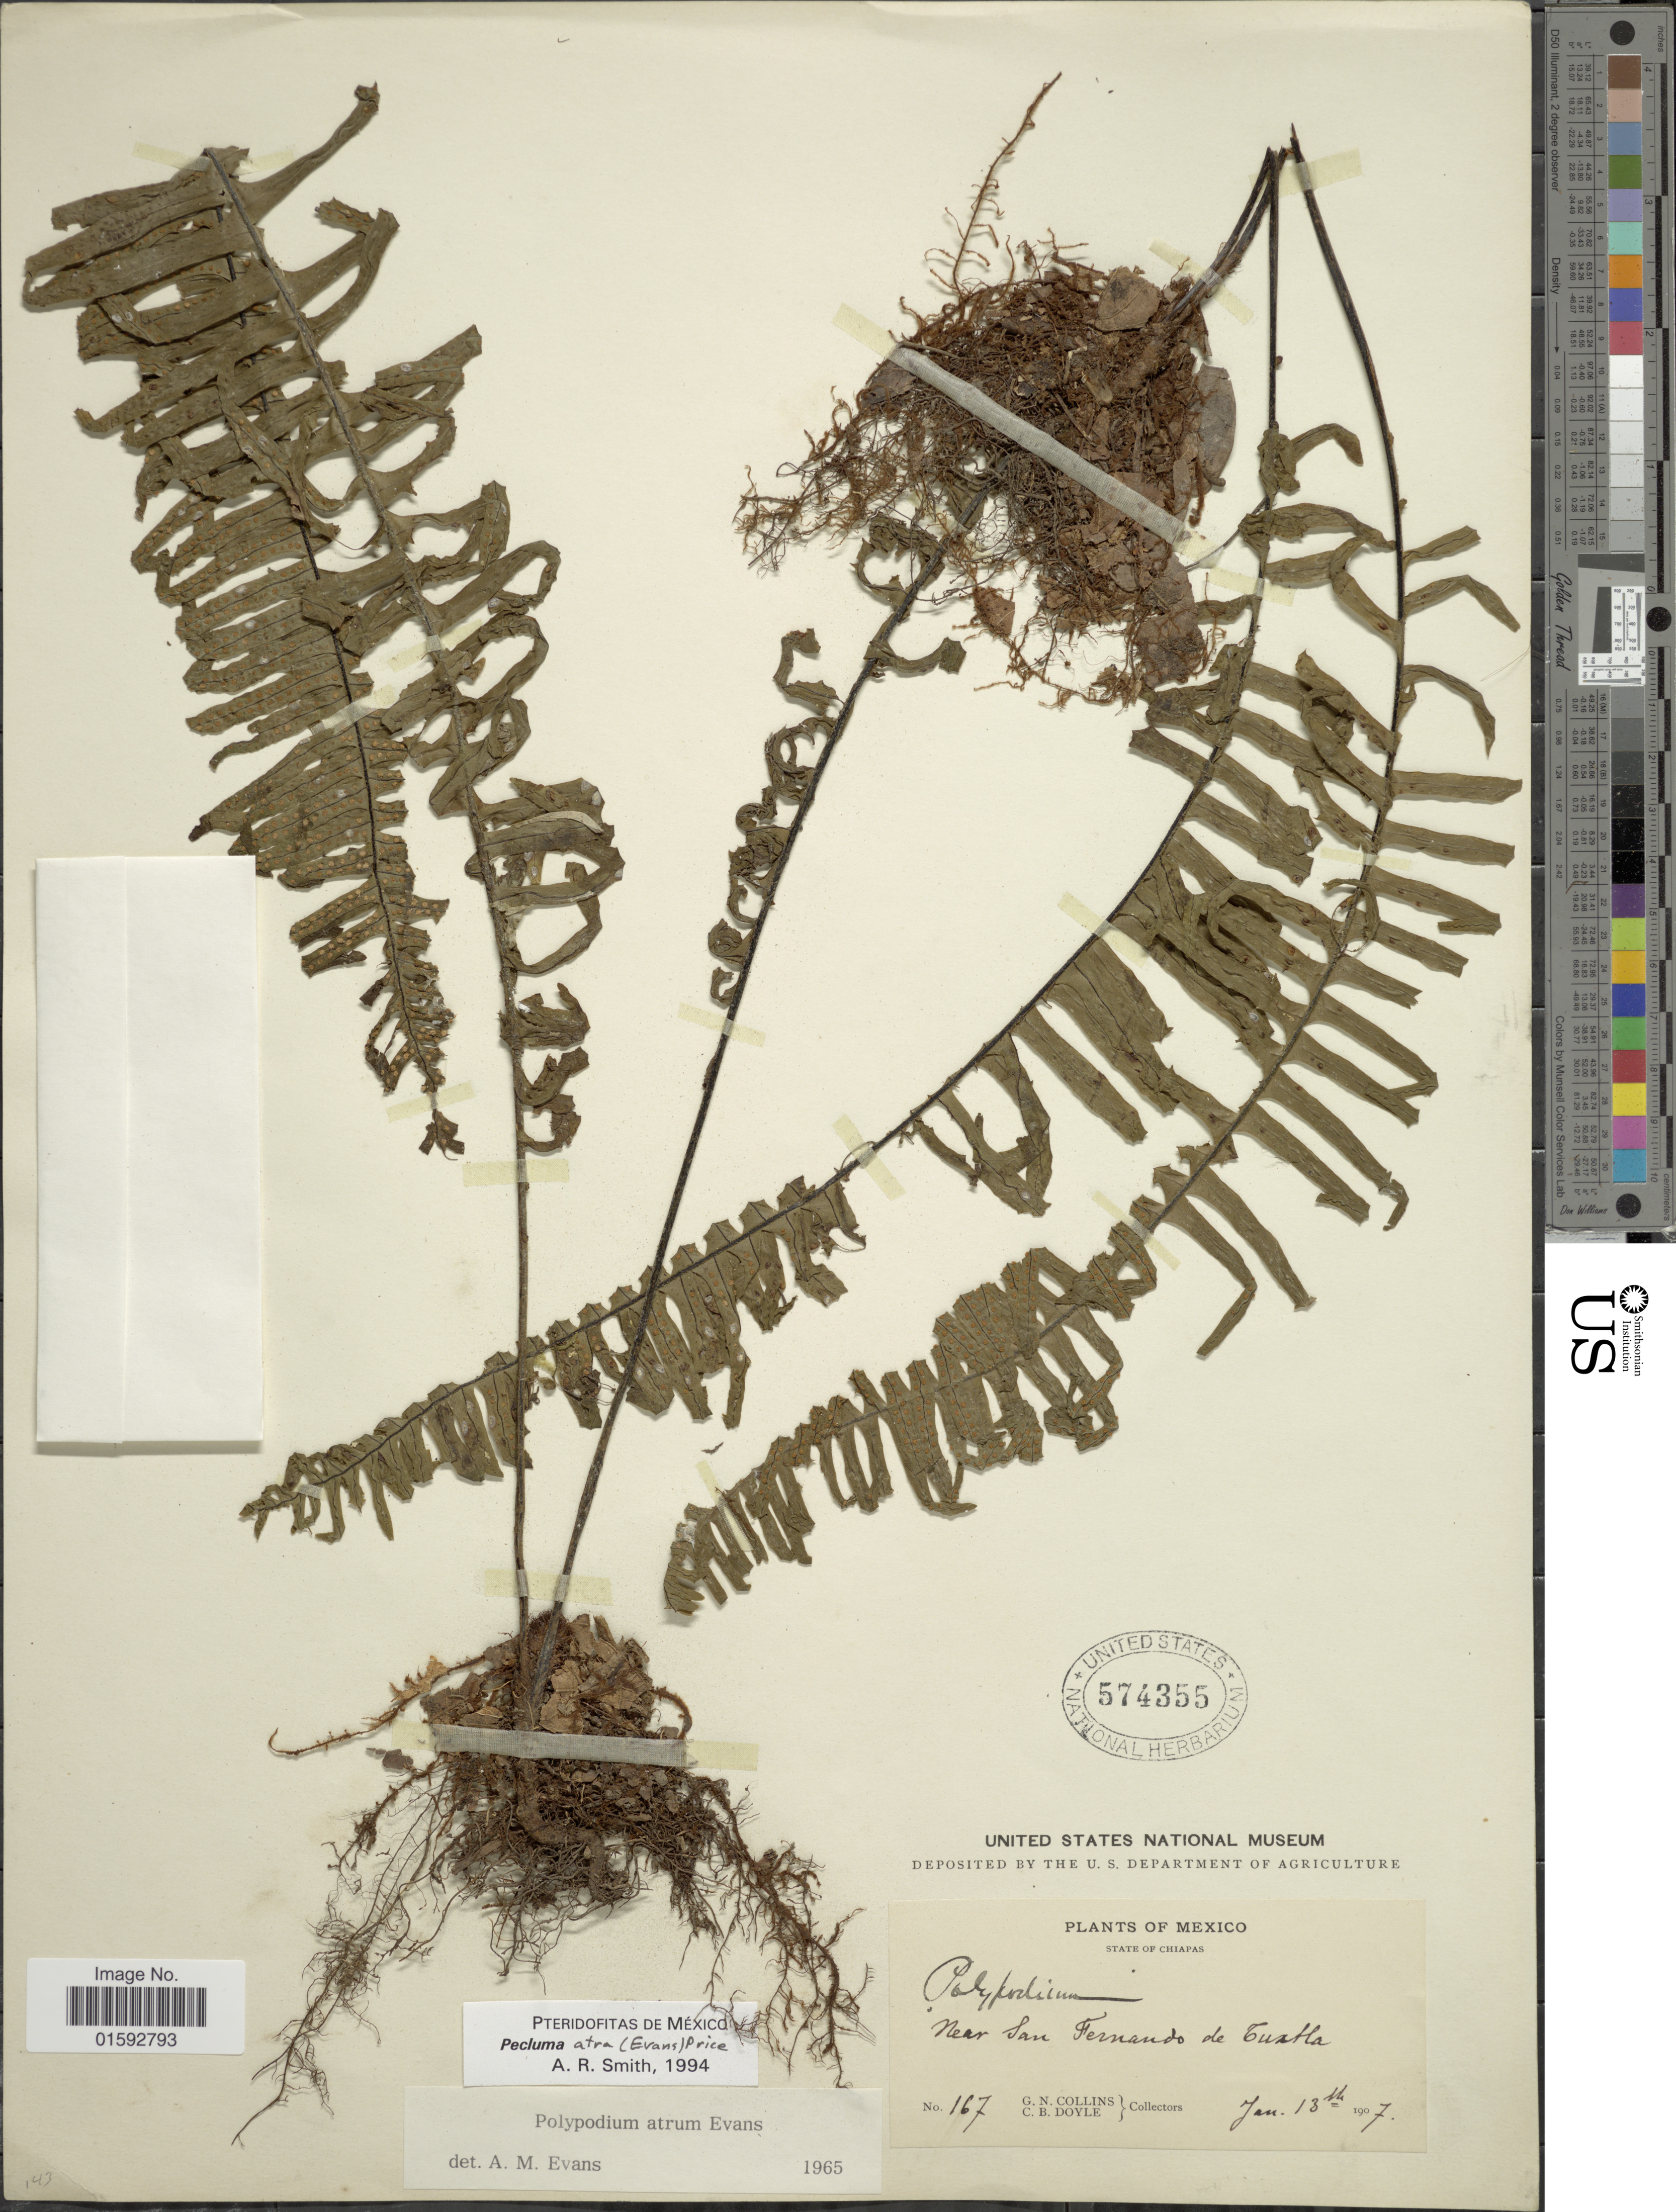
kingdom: Plantae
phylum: Tracheophyta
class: Polypodiopsida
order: Polypodiales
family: Polypodiaceae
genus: Pecluma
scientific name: Pecluma atra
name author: (Rosenst.) M.G. Price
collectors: G. Collins & C. Doyle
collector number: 167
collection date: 1907-01-13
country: Mexico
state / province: Chiapas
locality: Near San Fernando de Cuxtla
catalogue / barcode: US 574355